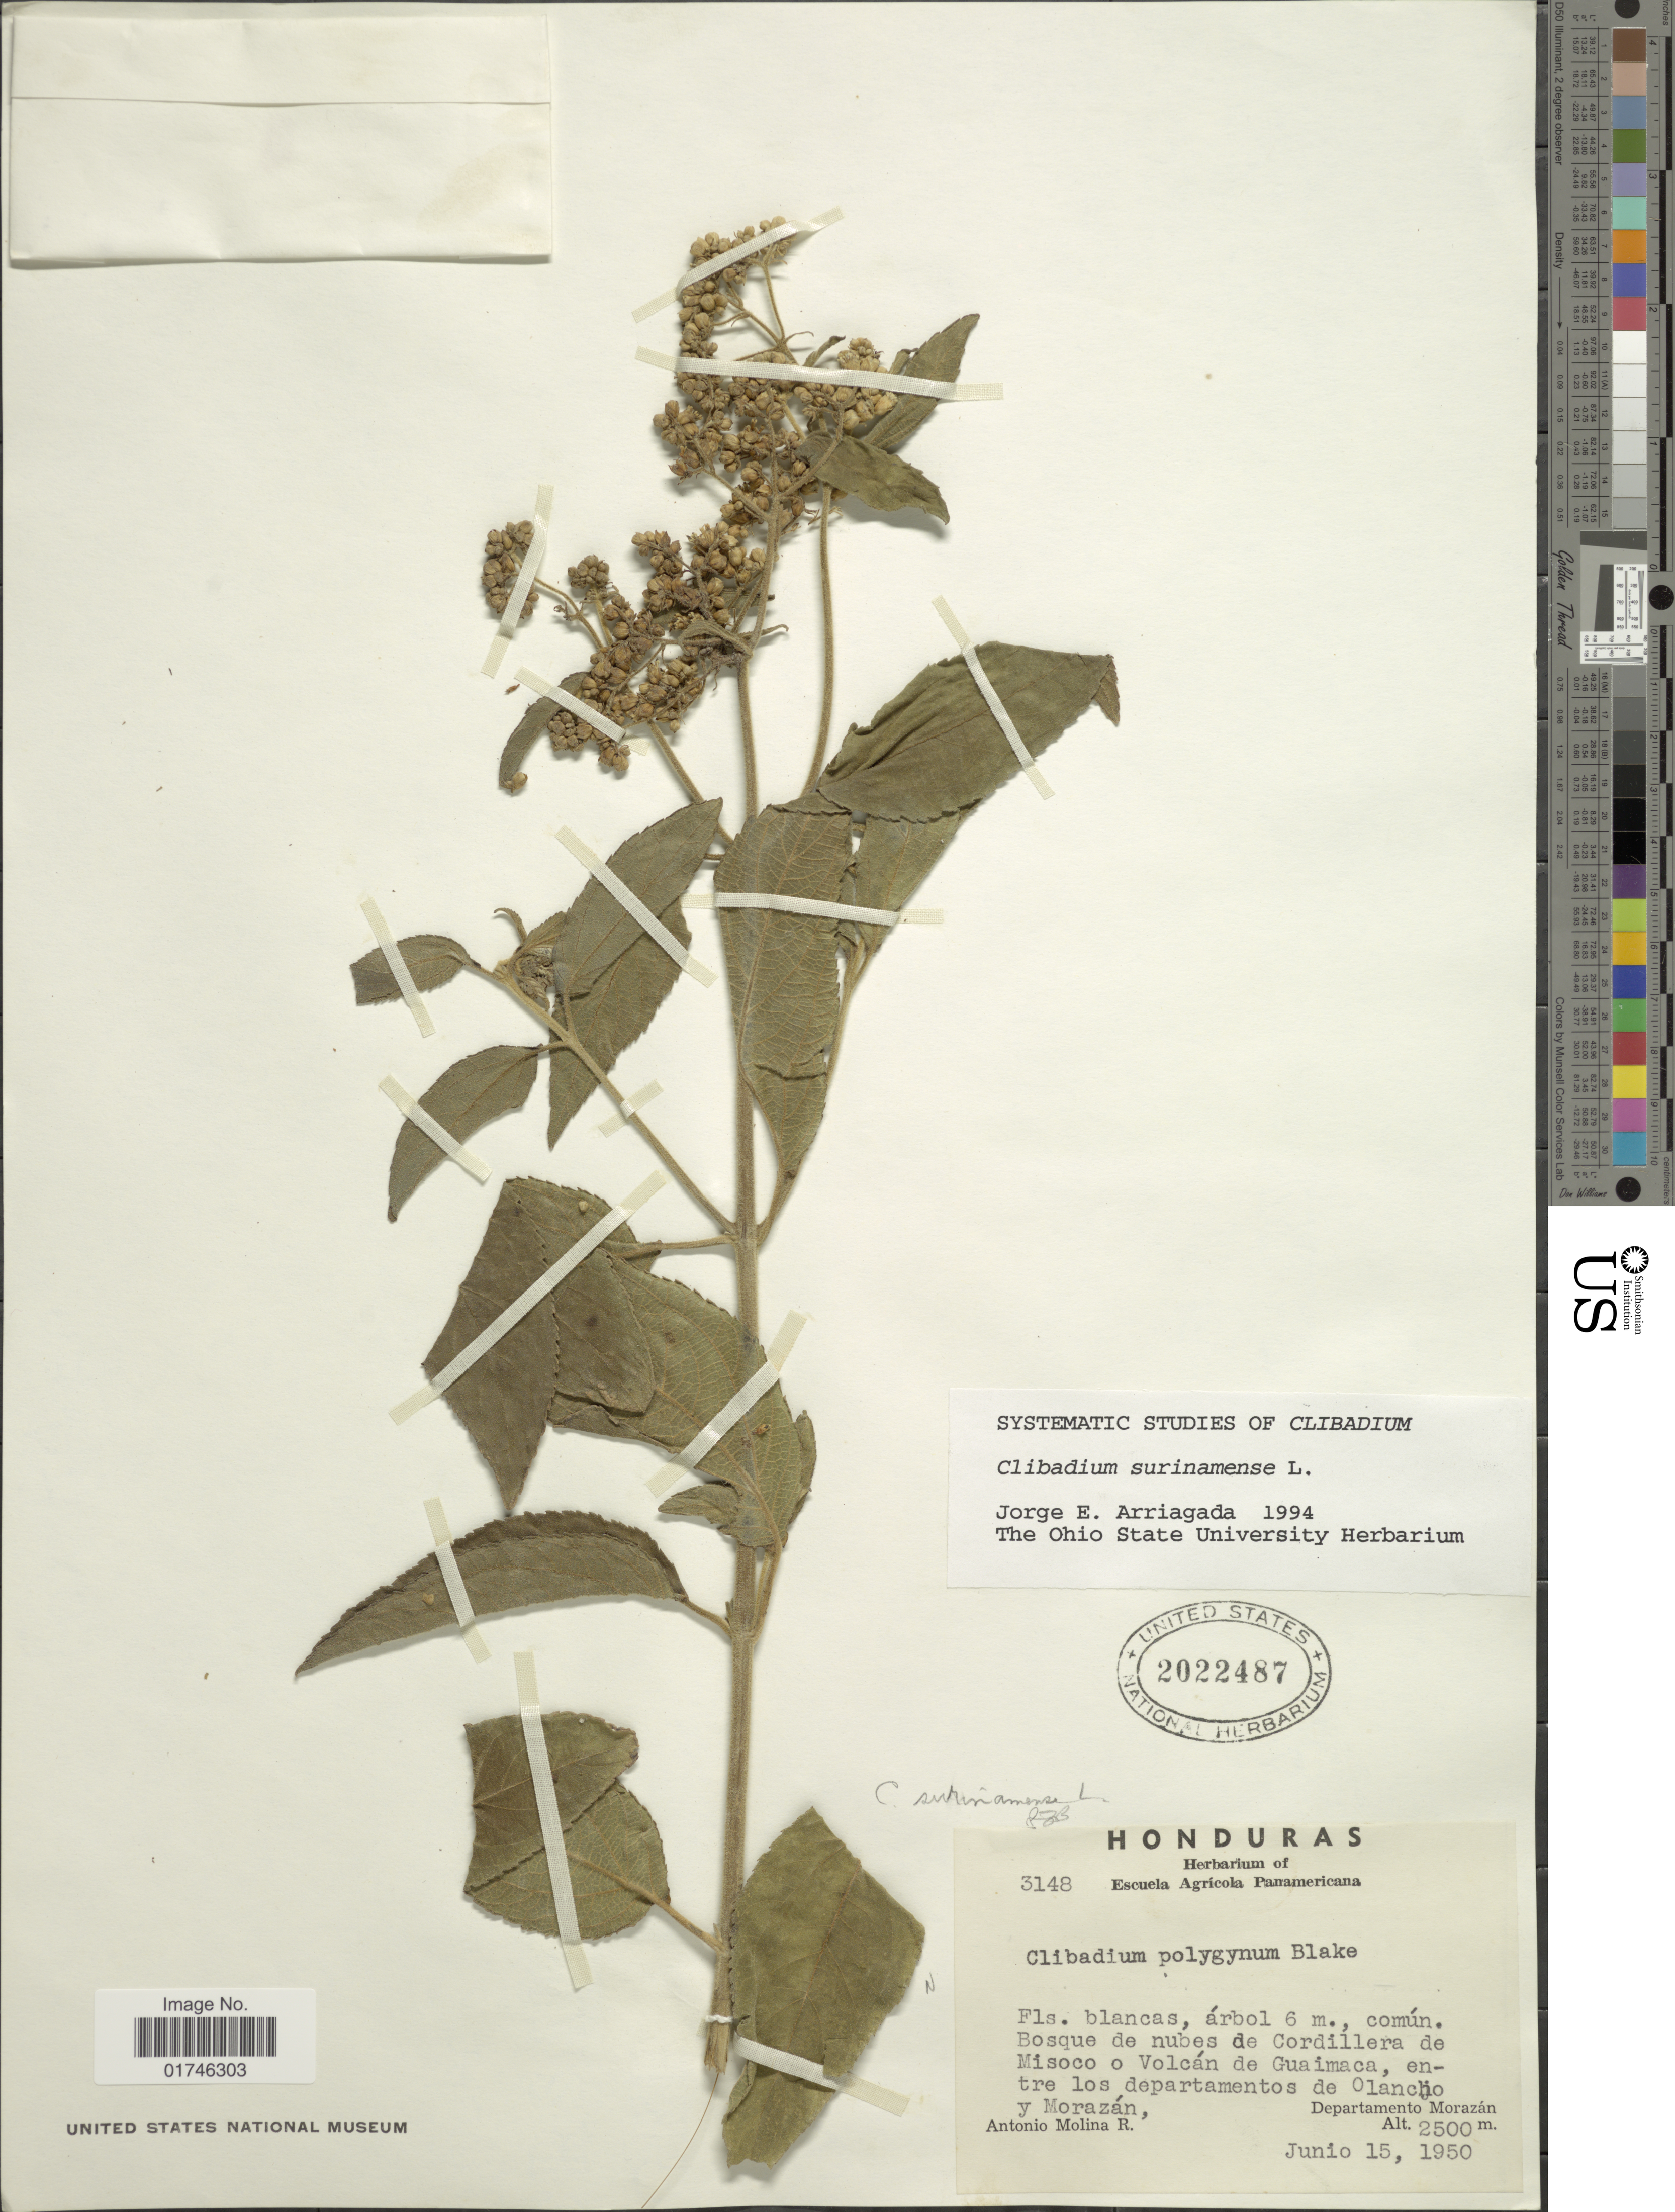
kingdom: Plantae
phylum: Tracheophyta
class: Magnoliopsida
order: Asterales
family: Asteraceae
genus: Clibadium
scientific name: Clibadium surinamense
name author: L.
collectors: A. Molina R.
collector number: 3148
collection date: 1950-06-15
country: Honduras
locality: Bosque de nubes de Cordillera de Misoco o Volcán de Guaimaca, entre los departamentos de Olancho y Morazán, departamento Morazán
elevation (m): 2500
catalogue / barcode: US 2022487